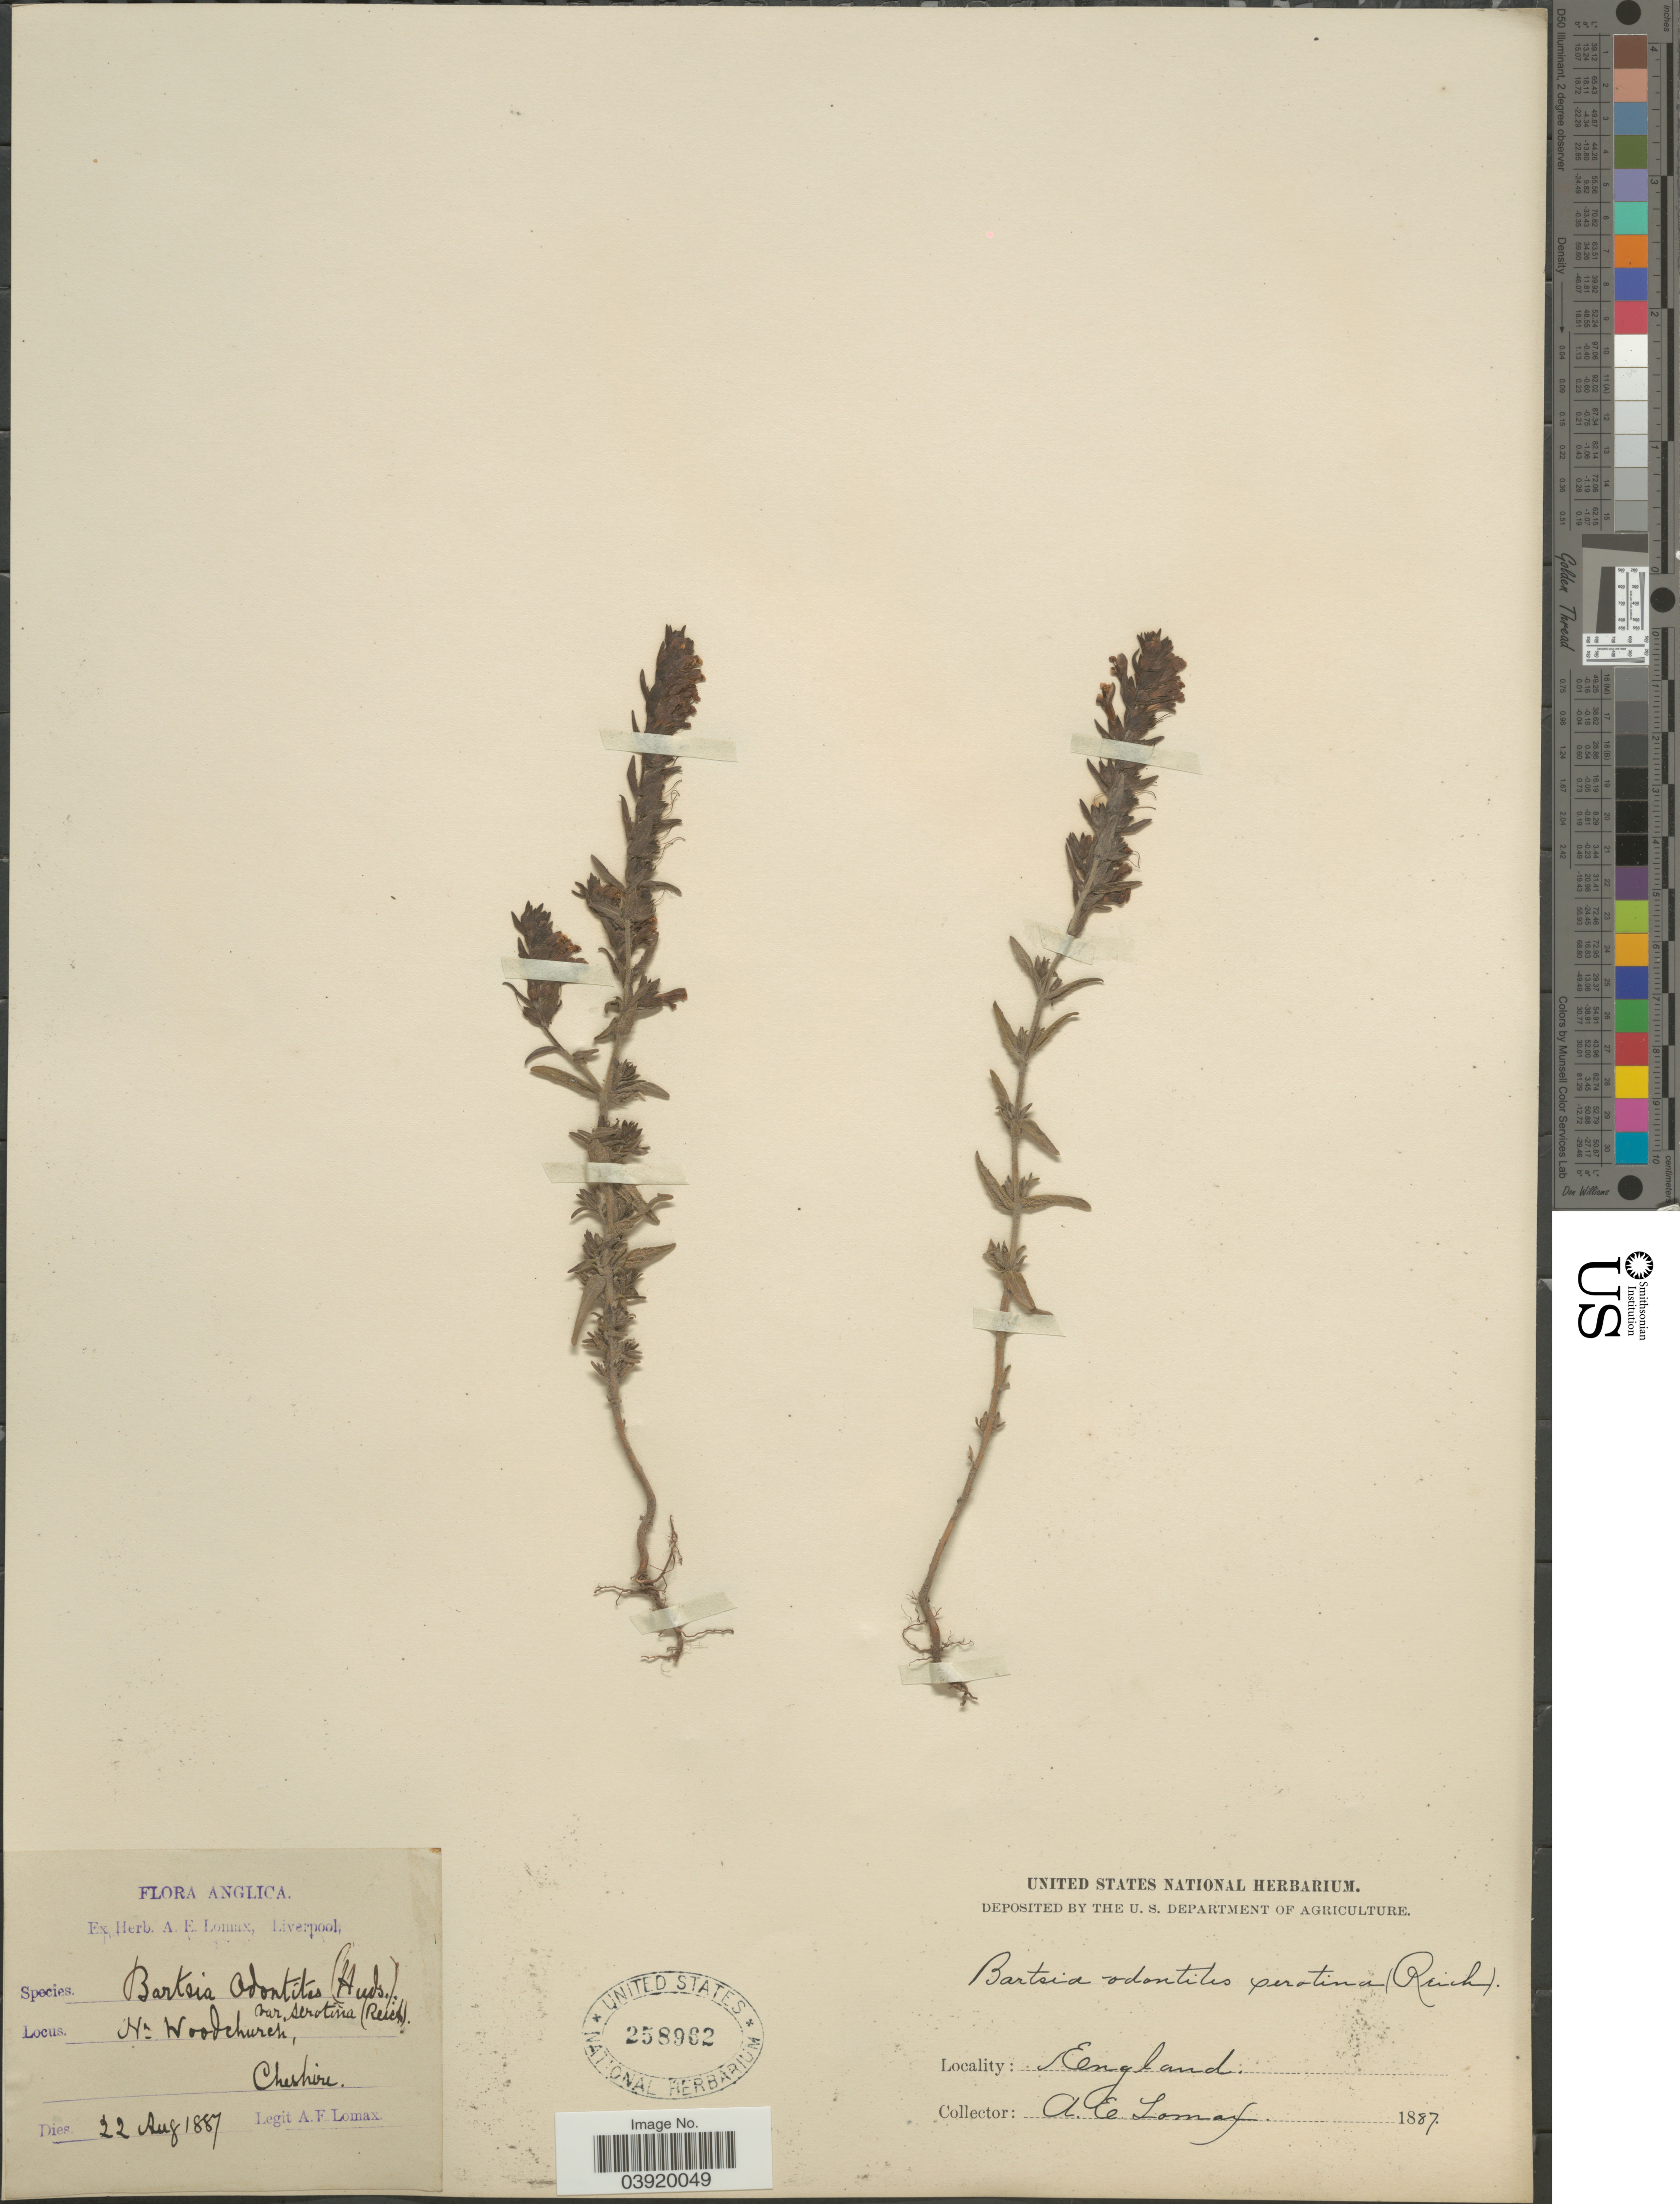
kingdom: Plantae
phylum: Tracheophyta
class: Magnoliopsida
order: Lamiales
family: Orobanchaceae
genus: Odontites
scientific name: Odontites vulgaris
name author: Moench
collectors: A. Lomax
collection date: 1887-08-22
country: United Kingdom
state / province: England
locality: Nr Woodchurch, Cheshire.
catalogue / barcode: US 258962